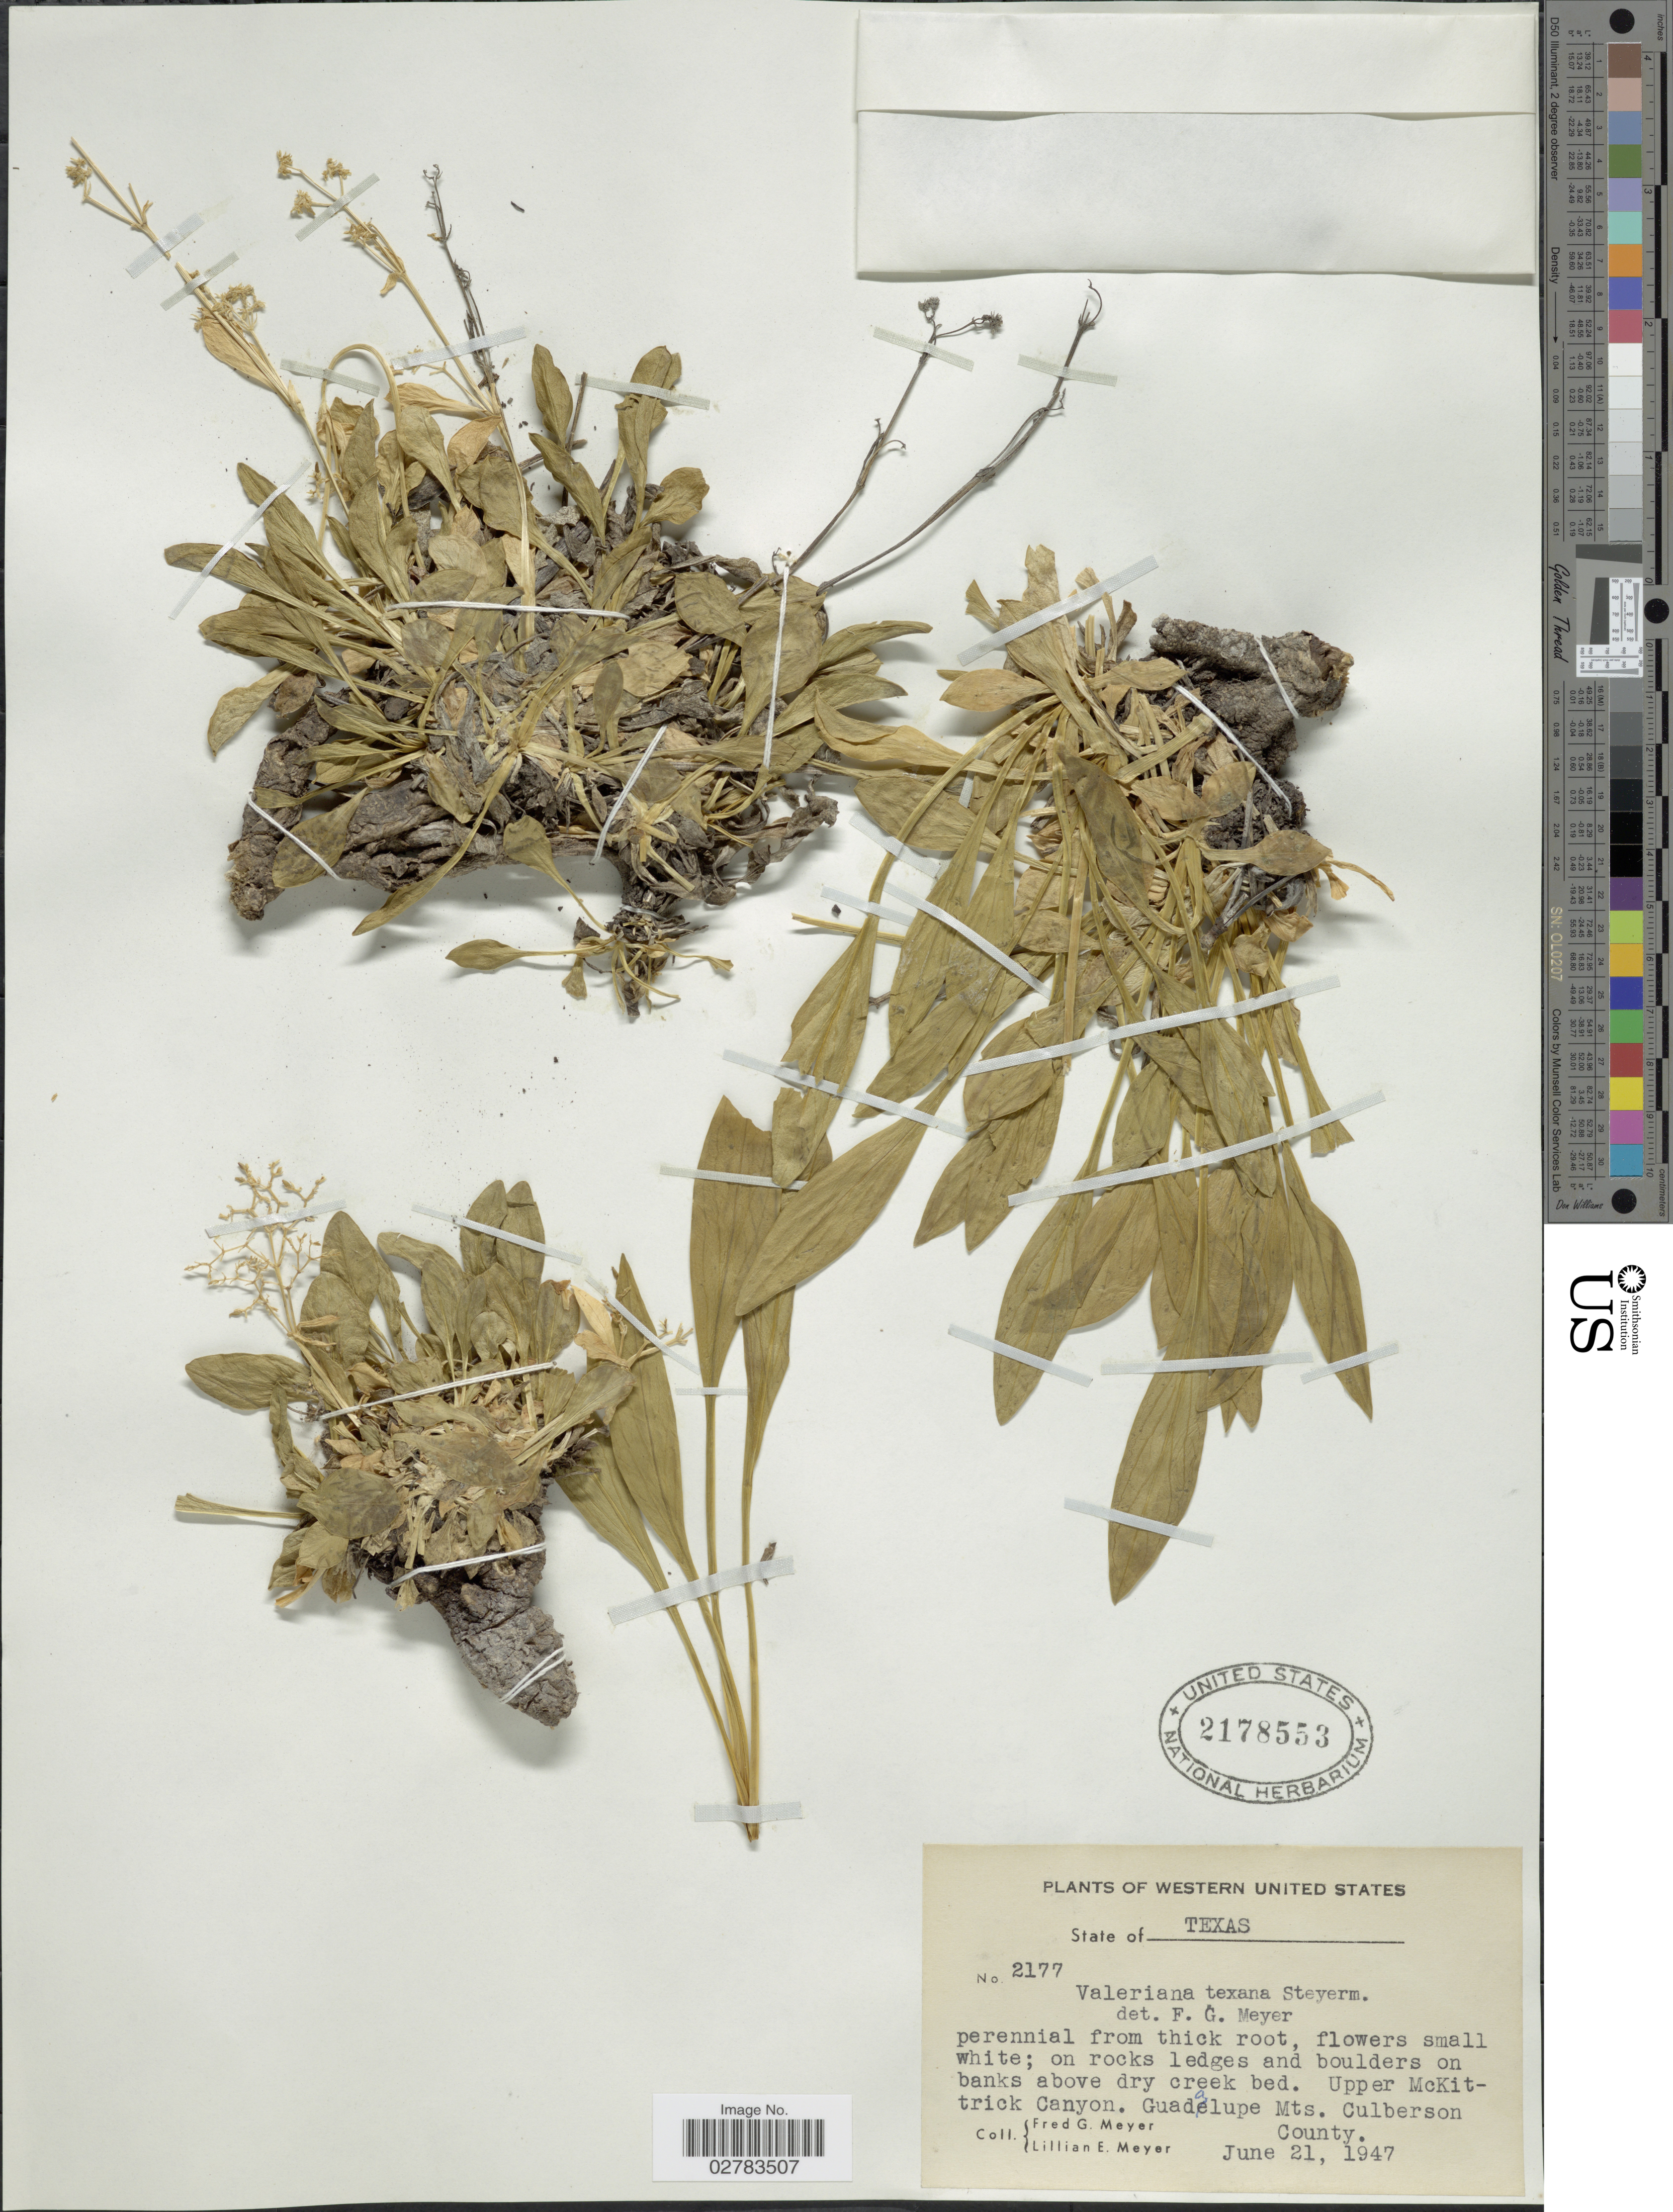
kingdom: Plantae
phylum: Tracheophyta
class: Magnoliopsida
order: Dipsacales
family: Caprifoliaceae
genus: Valeriana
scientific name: Valeriana texana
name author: Steyerm.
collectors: F. G. Meyer & L. Meyer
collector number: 2177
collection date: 1947-06-21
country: United States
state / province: Texas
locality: Western United States. Upper McKittrick Canyon, Guadalupe Mts. Culberson County.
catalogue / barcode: US 2178553